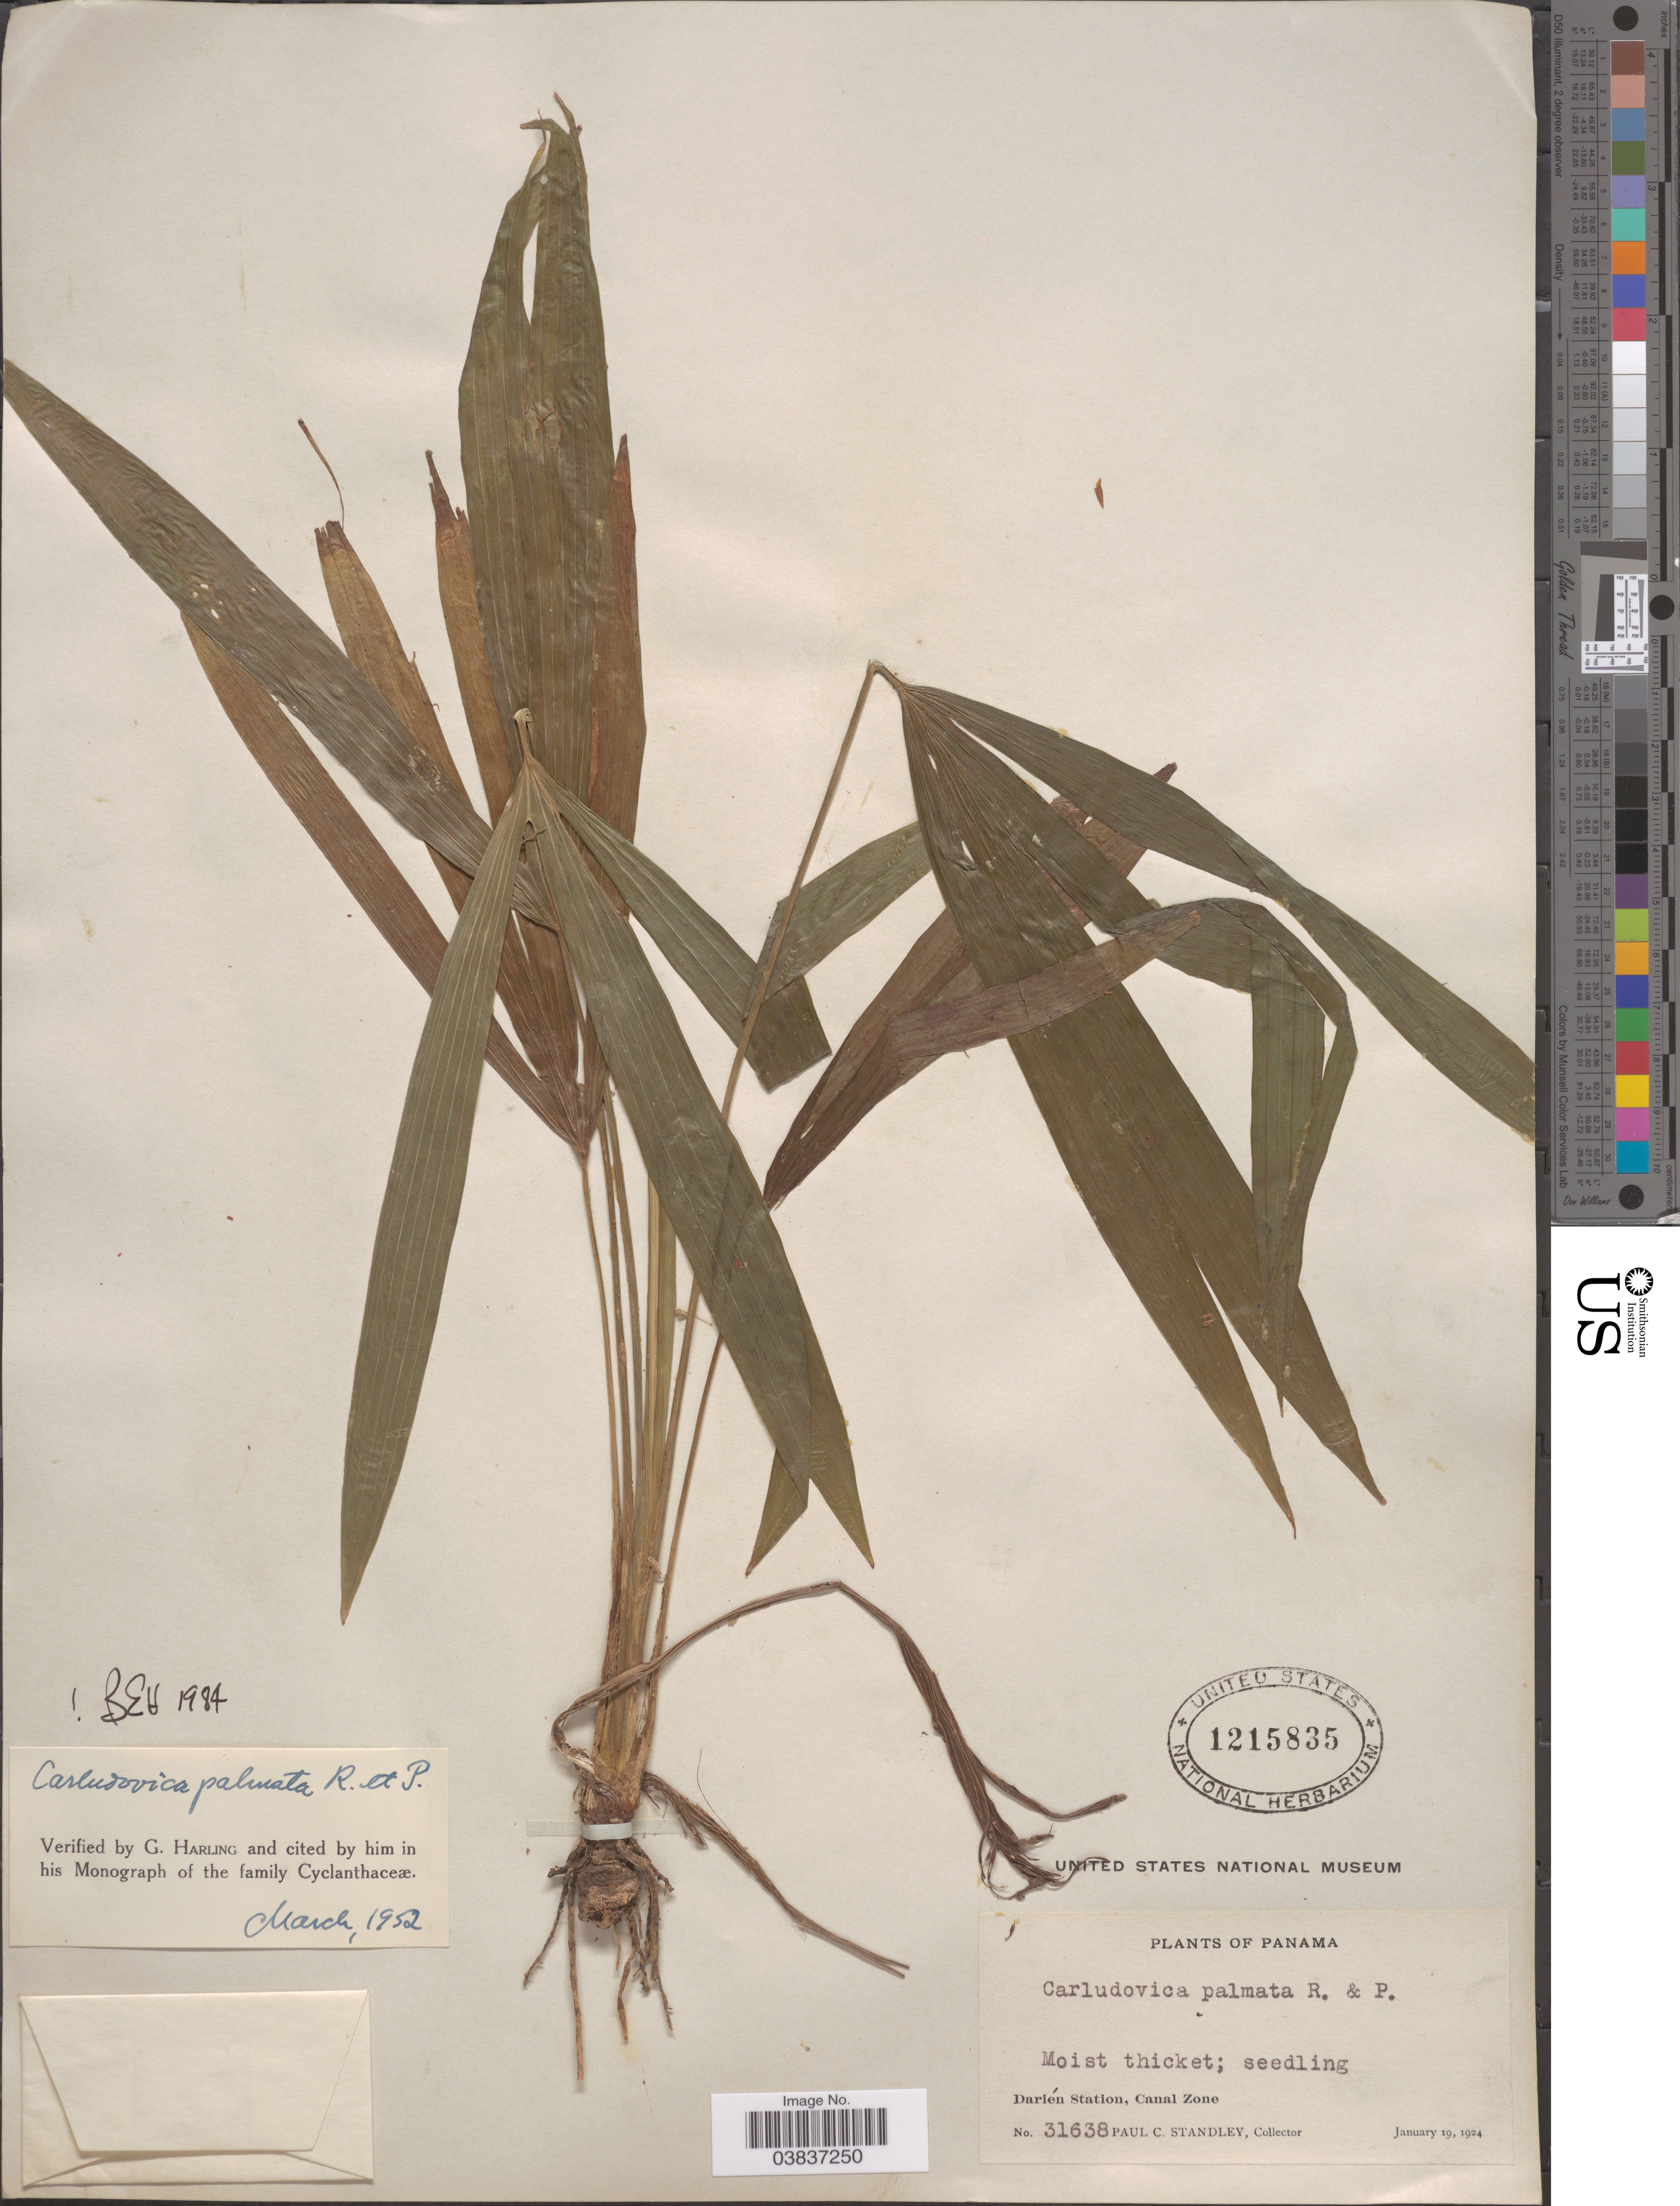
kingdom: Plantae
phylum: Tracheophyta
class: Liliopsida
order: Pandanales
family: Cyclanthaceae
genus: Carludovica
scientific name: Carludovica palmata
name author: Ruiz & Pav.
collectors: P. C. Standley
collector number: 31638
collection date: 1924-01-19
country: Panama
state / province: Panamá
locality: Moist thicket. Darién Station, Canal Zone.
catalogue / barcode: US 1215835